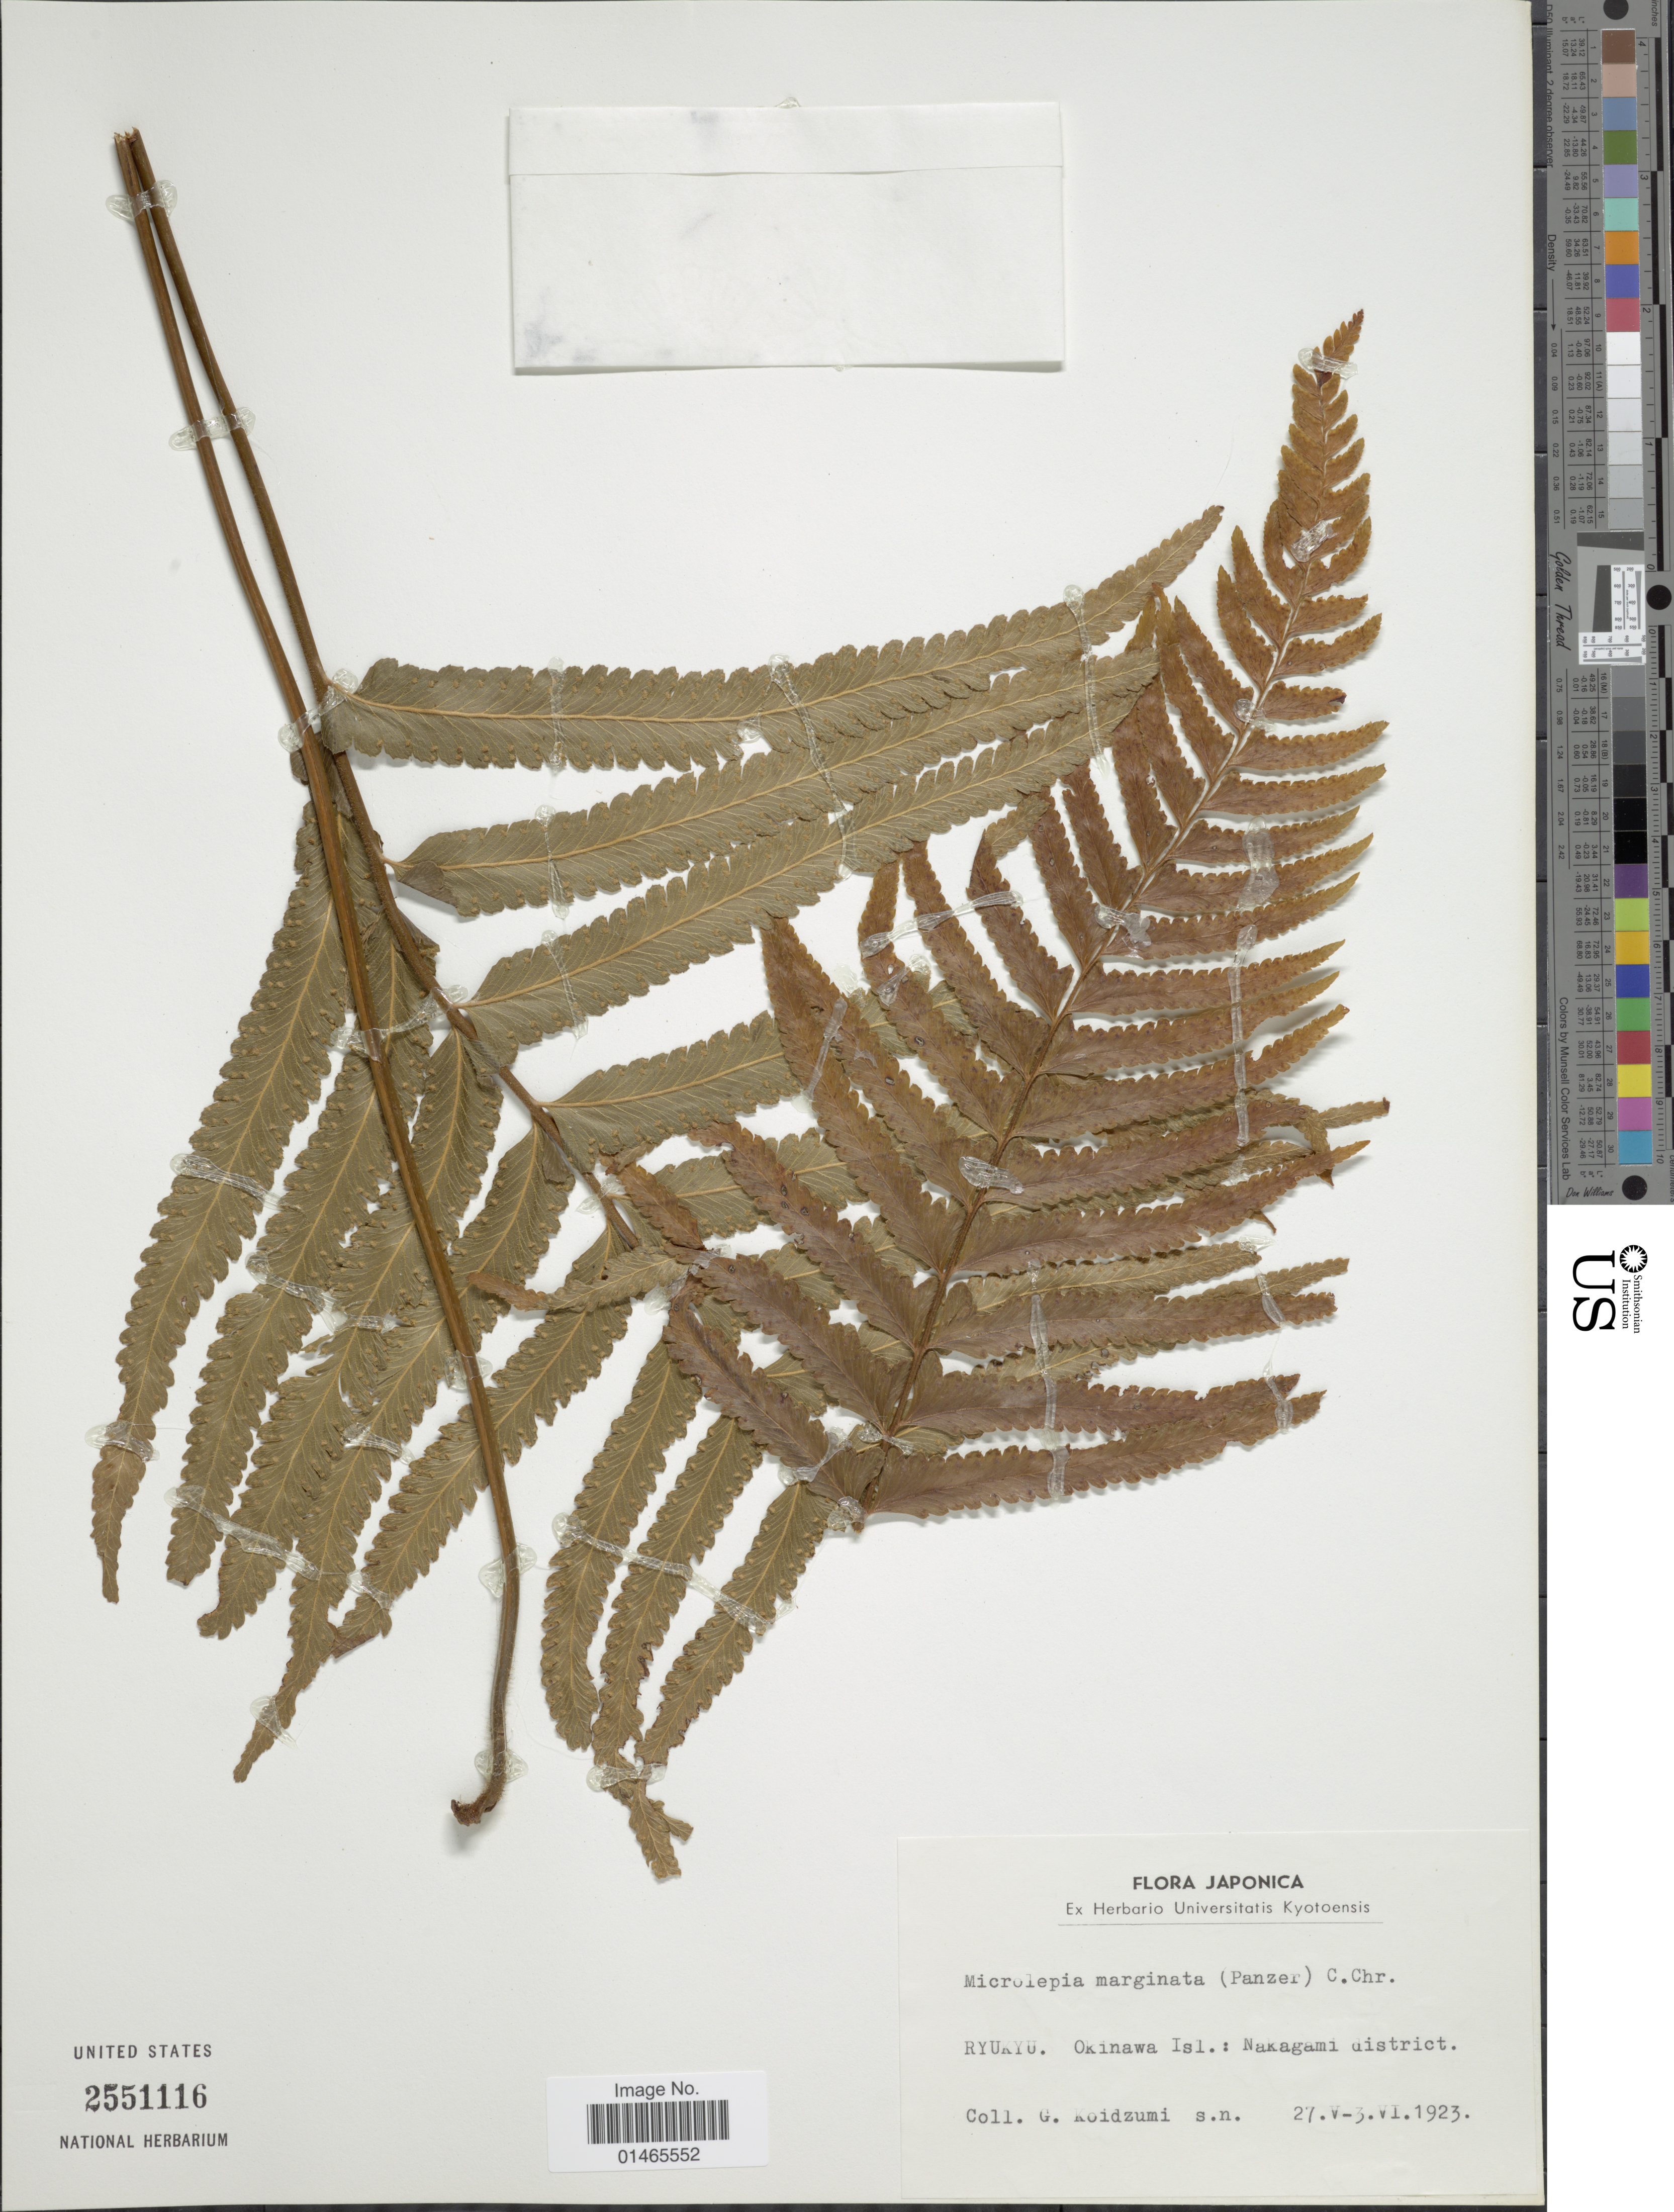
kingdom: Plantae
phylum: Tracheophyta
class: Polypodiopsida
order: Polypodiales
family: Dennstaedtiaceae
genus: Microlepia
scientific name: Microlepia marginata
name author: (Houtt.) C. Chr.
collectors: G. Koidzumi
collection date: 1923-05-27/1923-06-03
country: Japan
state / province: Okinawa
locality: Ryukyu, Okinawa Isl., Nakagami district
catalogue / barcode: US 2551116